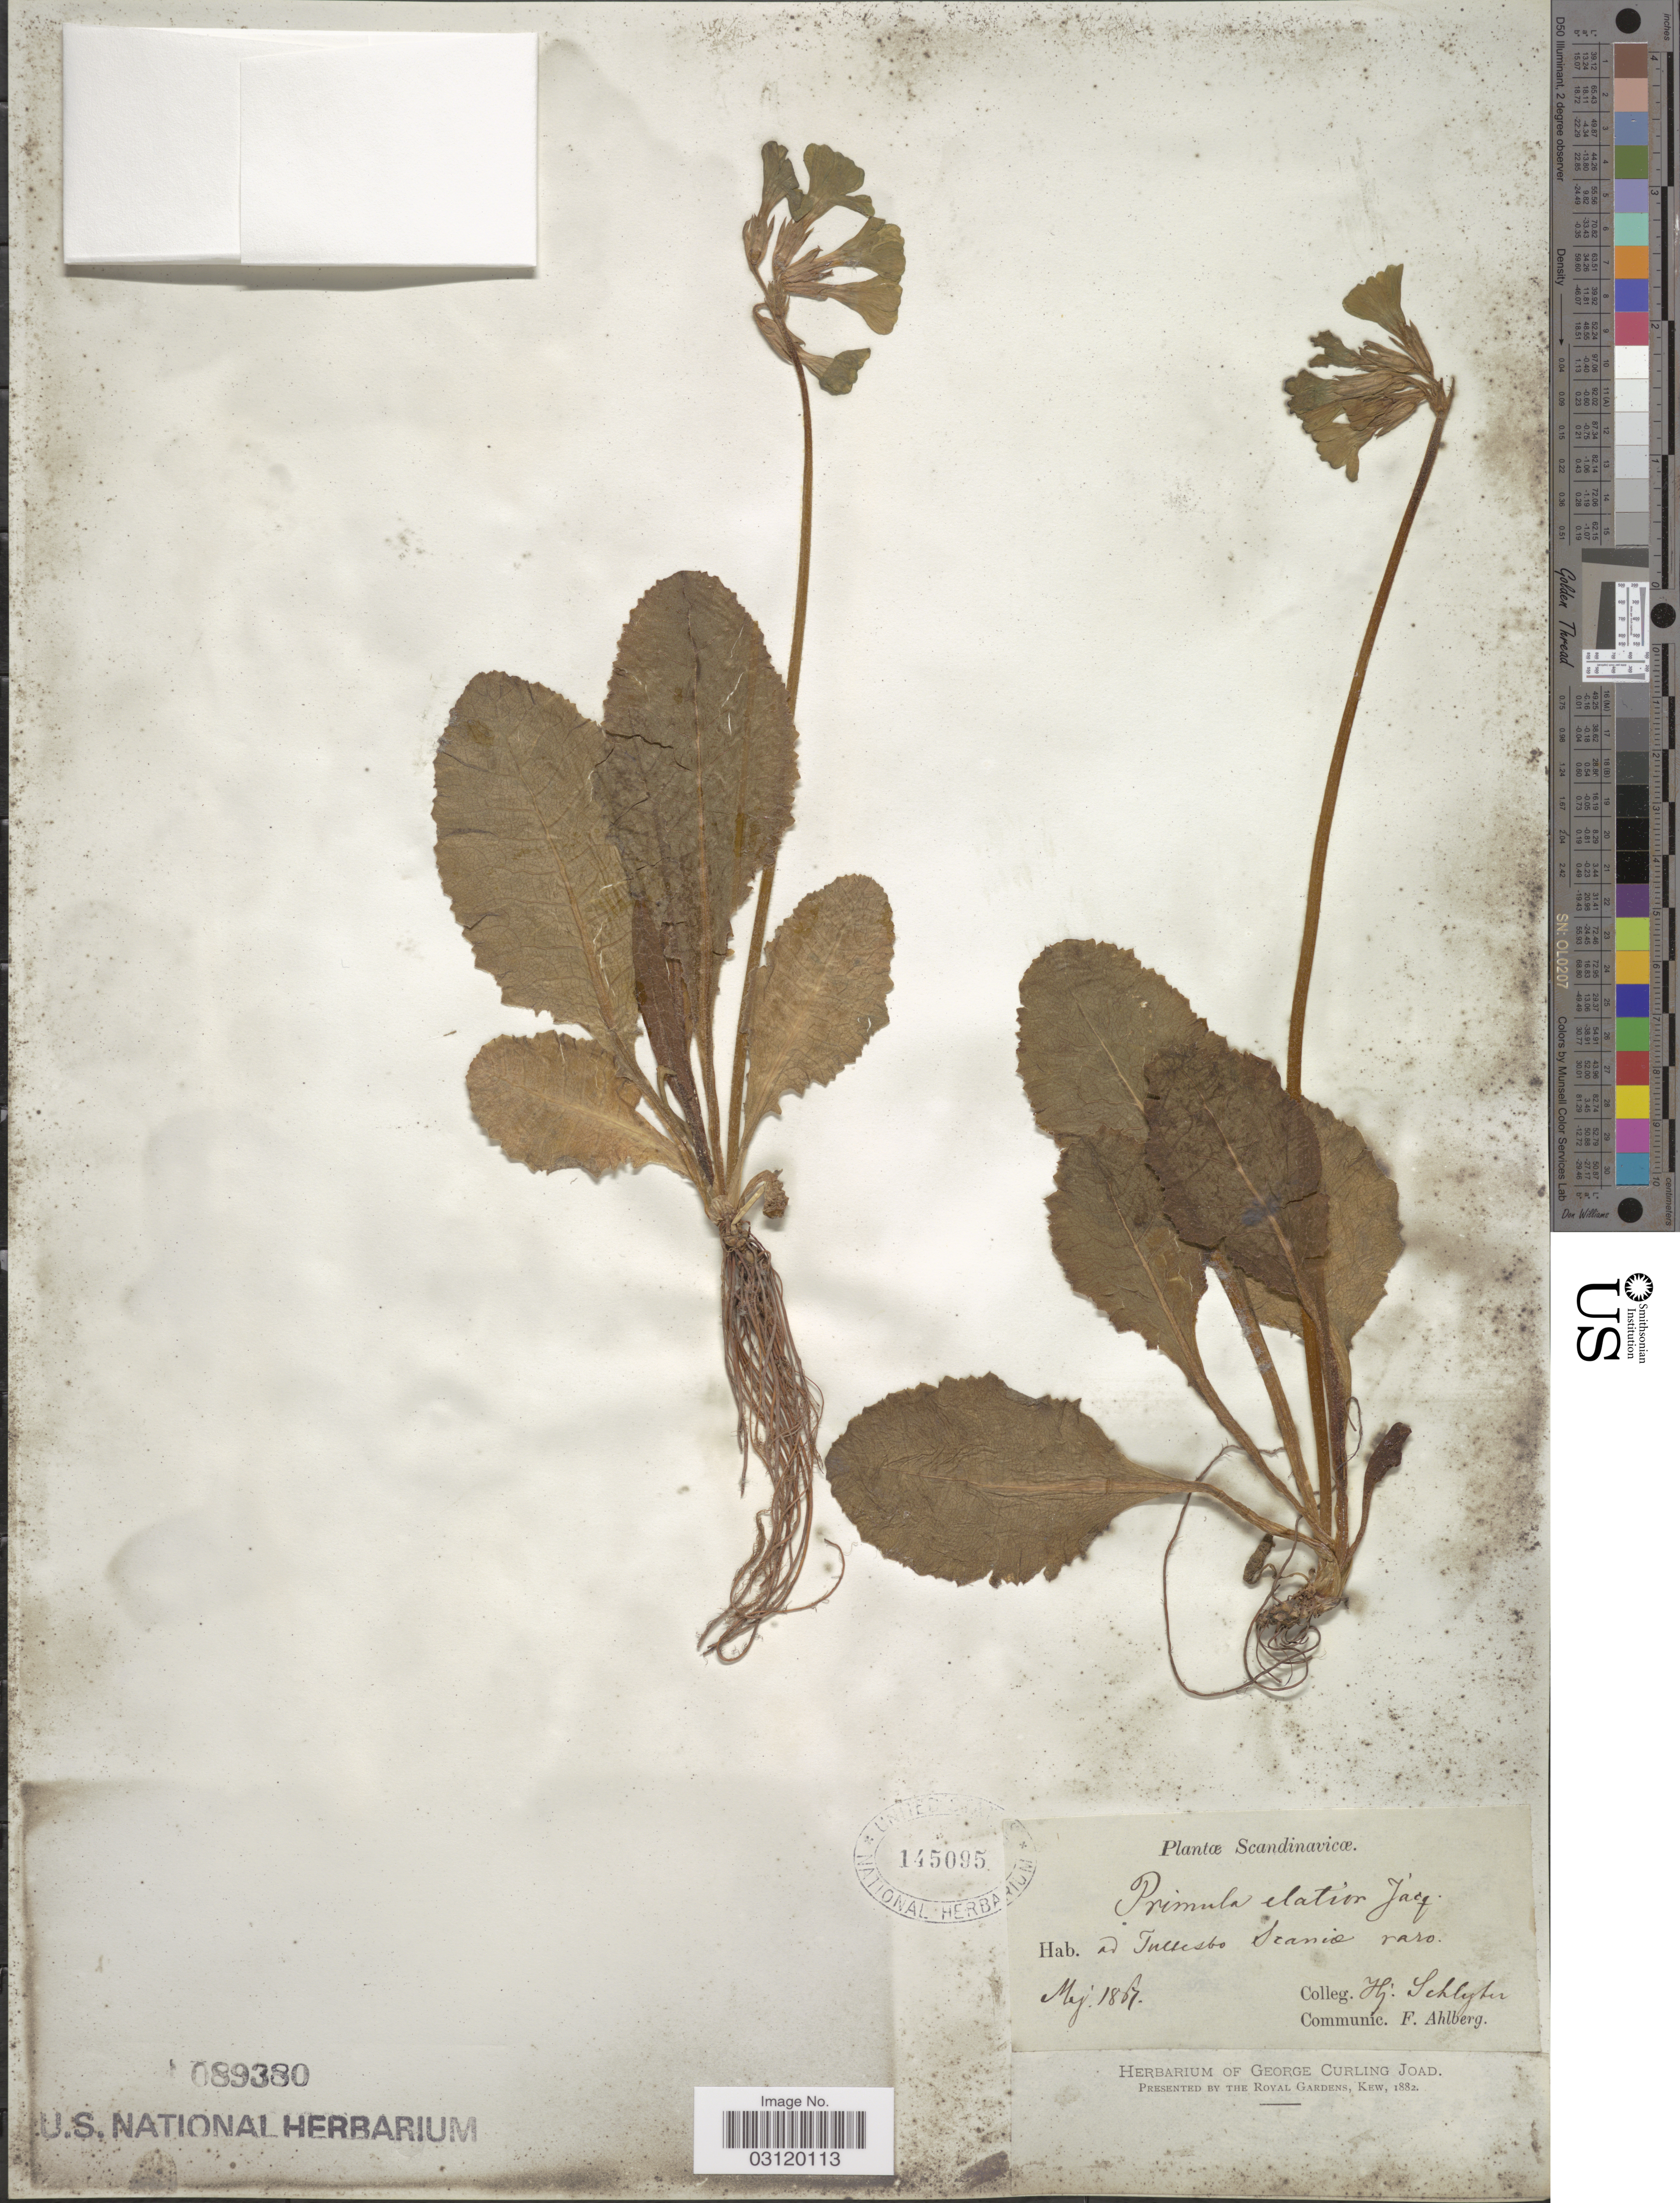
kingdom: Plantae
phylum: Tracheophyta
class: Magnoliopsida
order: Ericales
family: Primulaceae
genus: Primula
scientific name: Primula elatior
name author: (L.) Hill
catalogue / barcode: US 89380-2